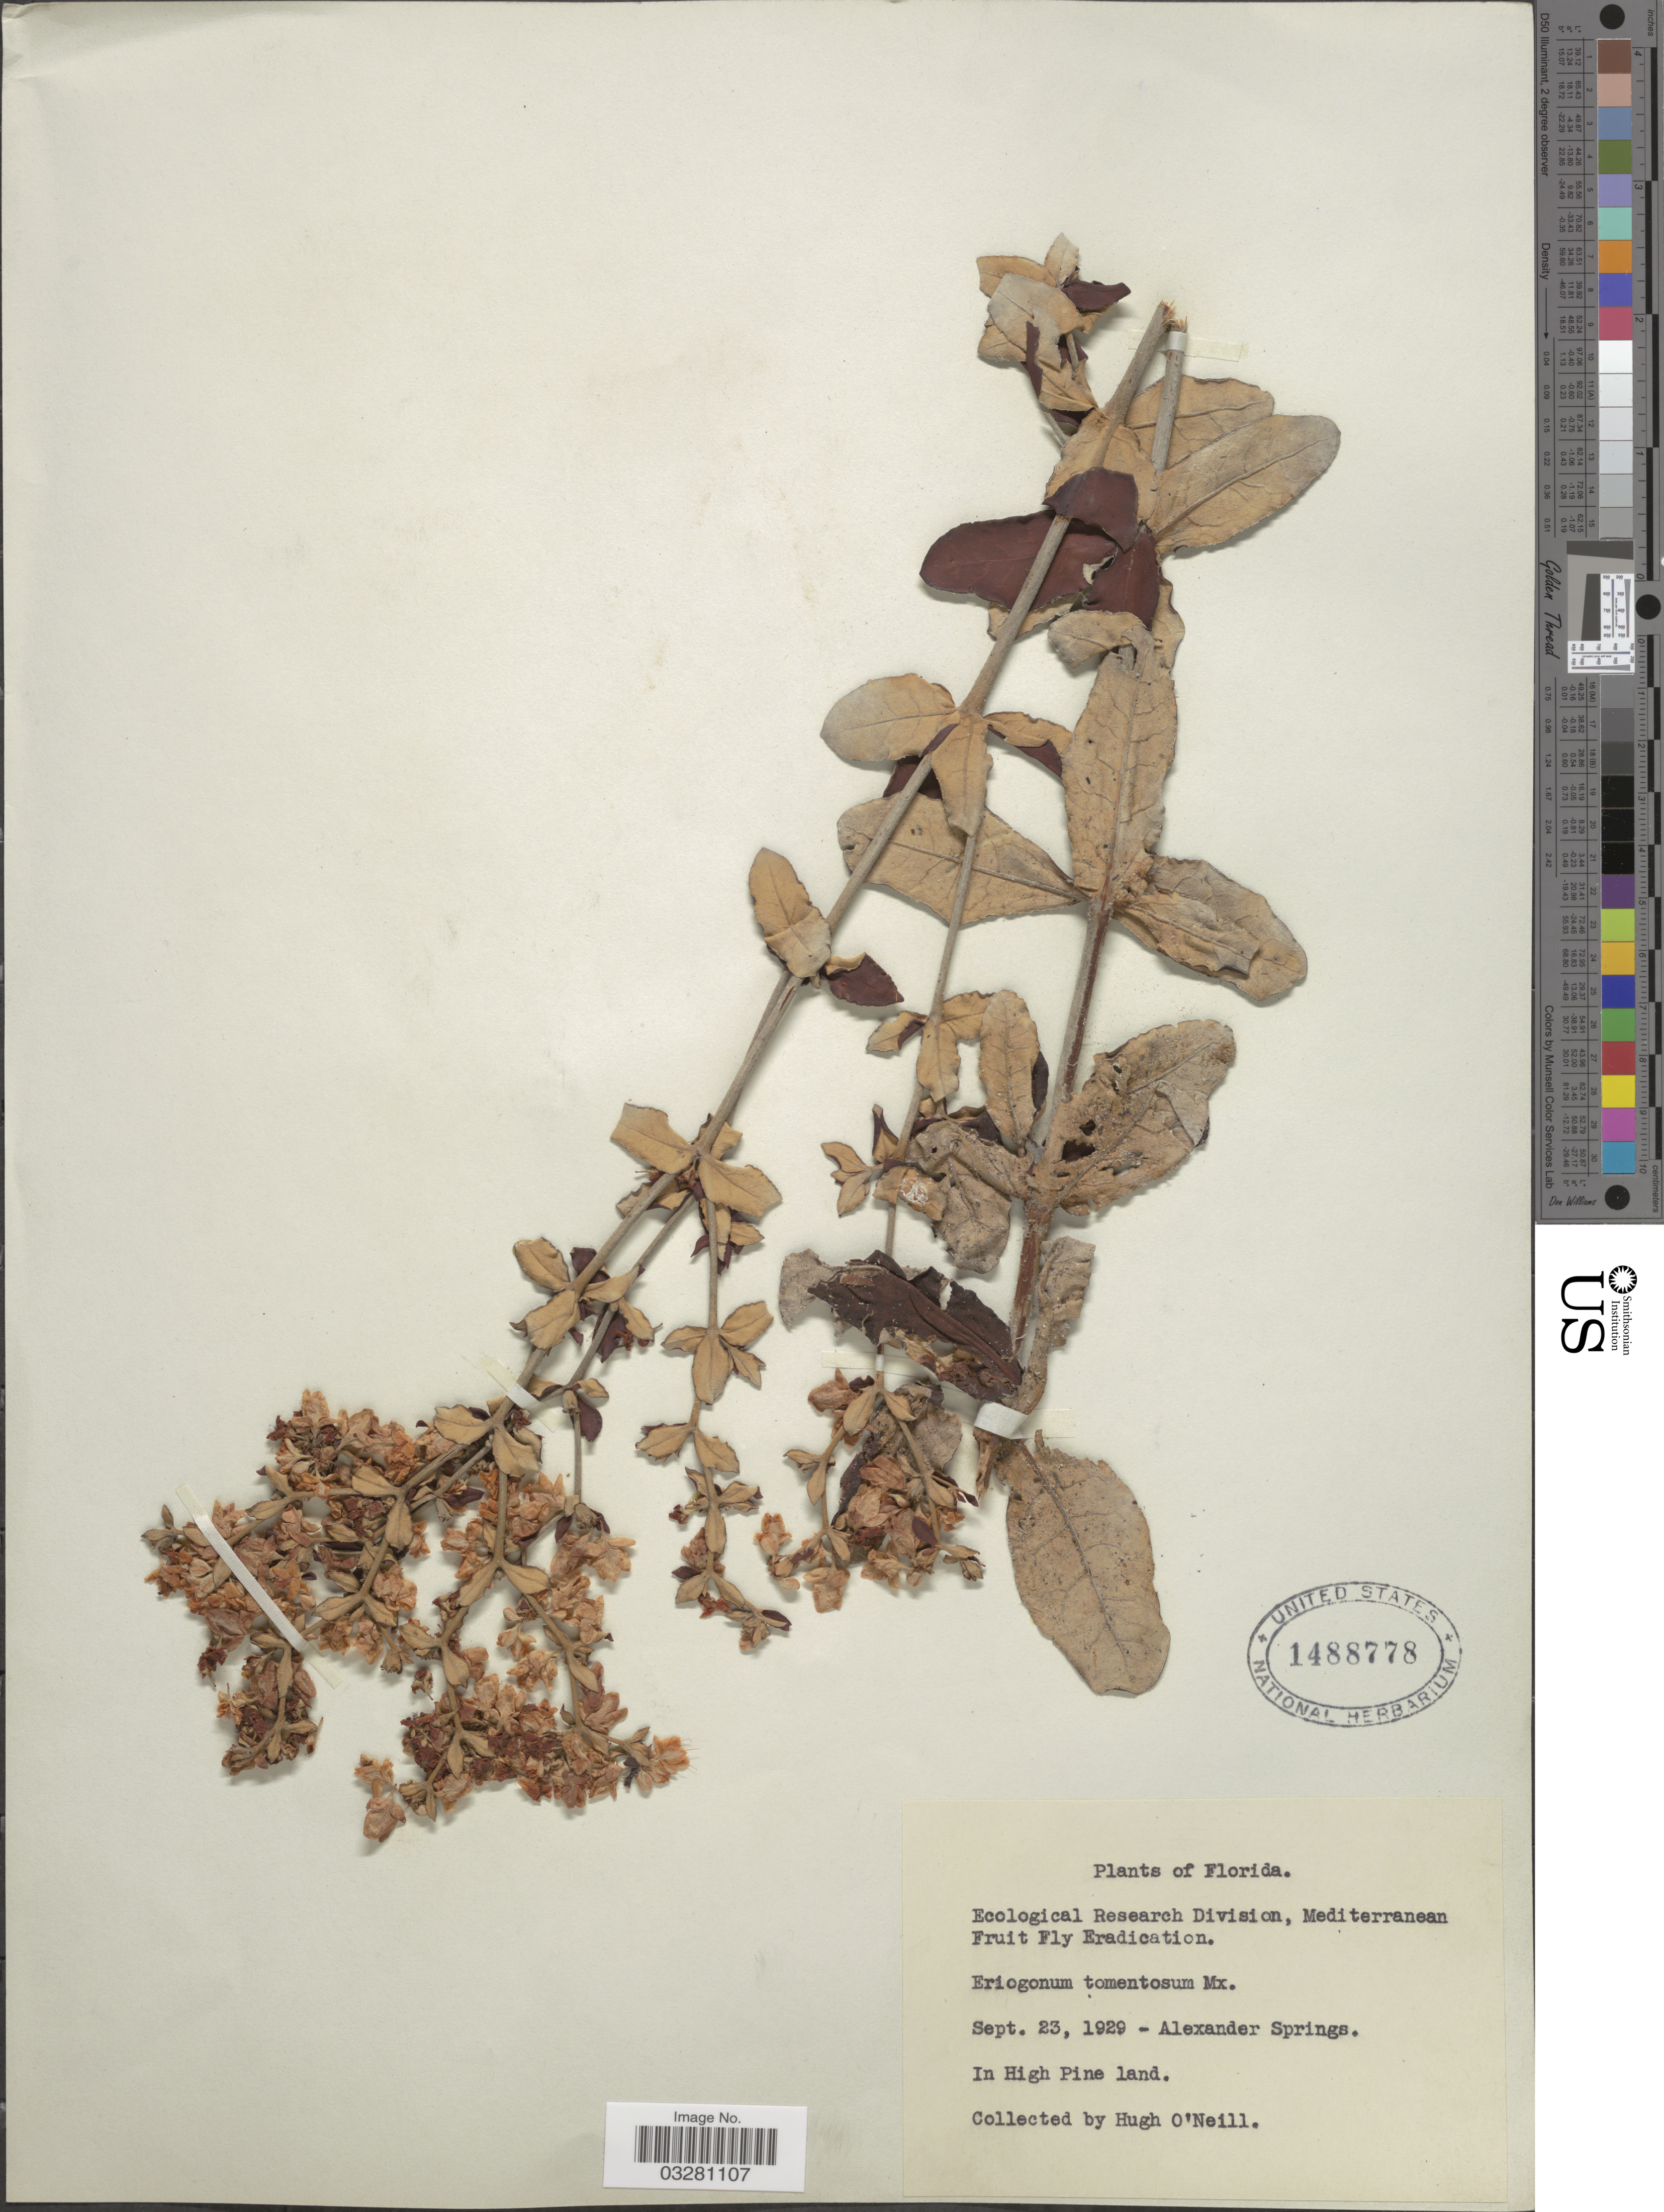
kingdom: Plantae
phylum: Tracheophyta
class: Magnoliopsida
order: Caryophyllales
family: Polygonaceae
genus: Eriogonum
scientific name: Eriogonum tomentosum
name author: Michx.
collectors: H. O'Neill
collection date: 1929-09-23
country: United States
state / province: Florida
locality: Alexander Springs.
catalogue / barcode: US 1488778